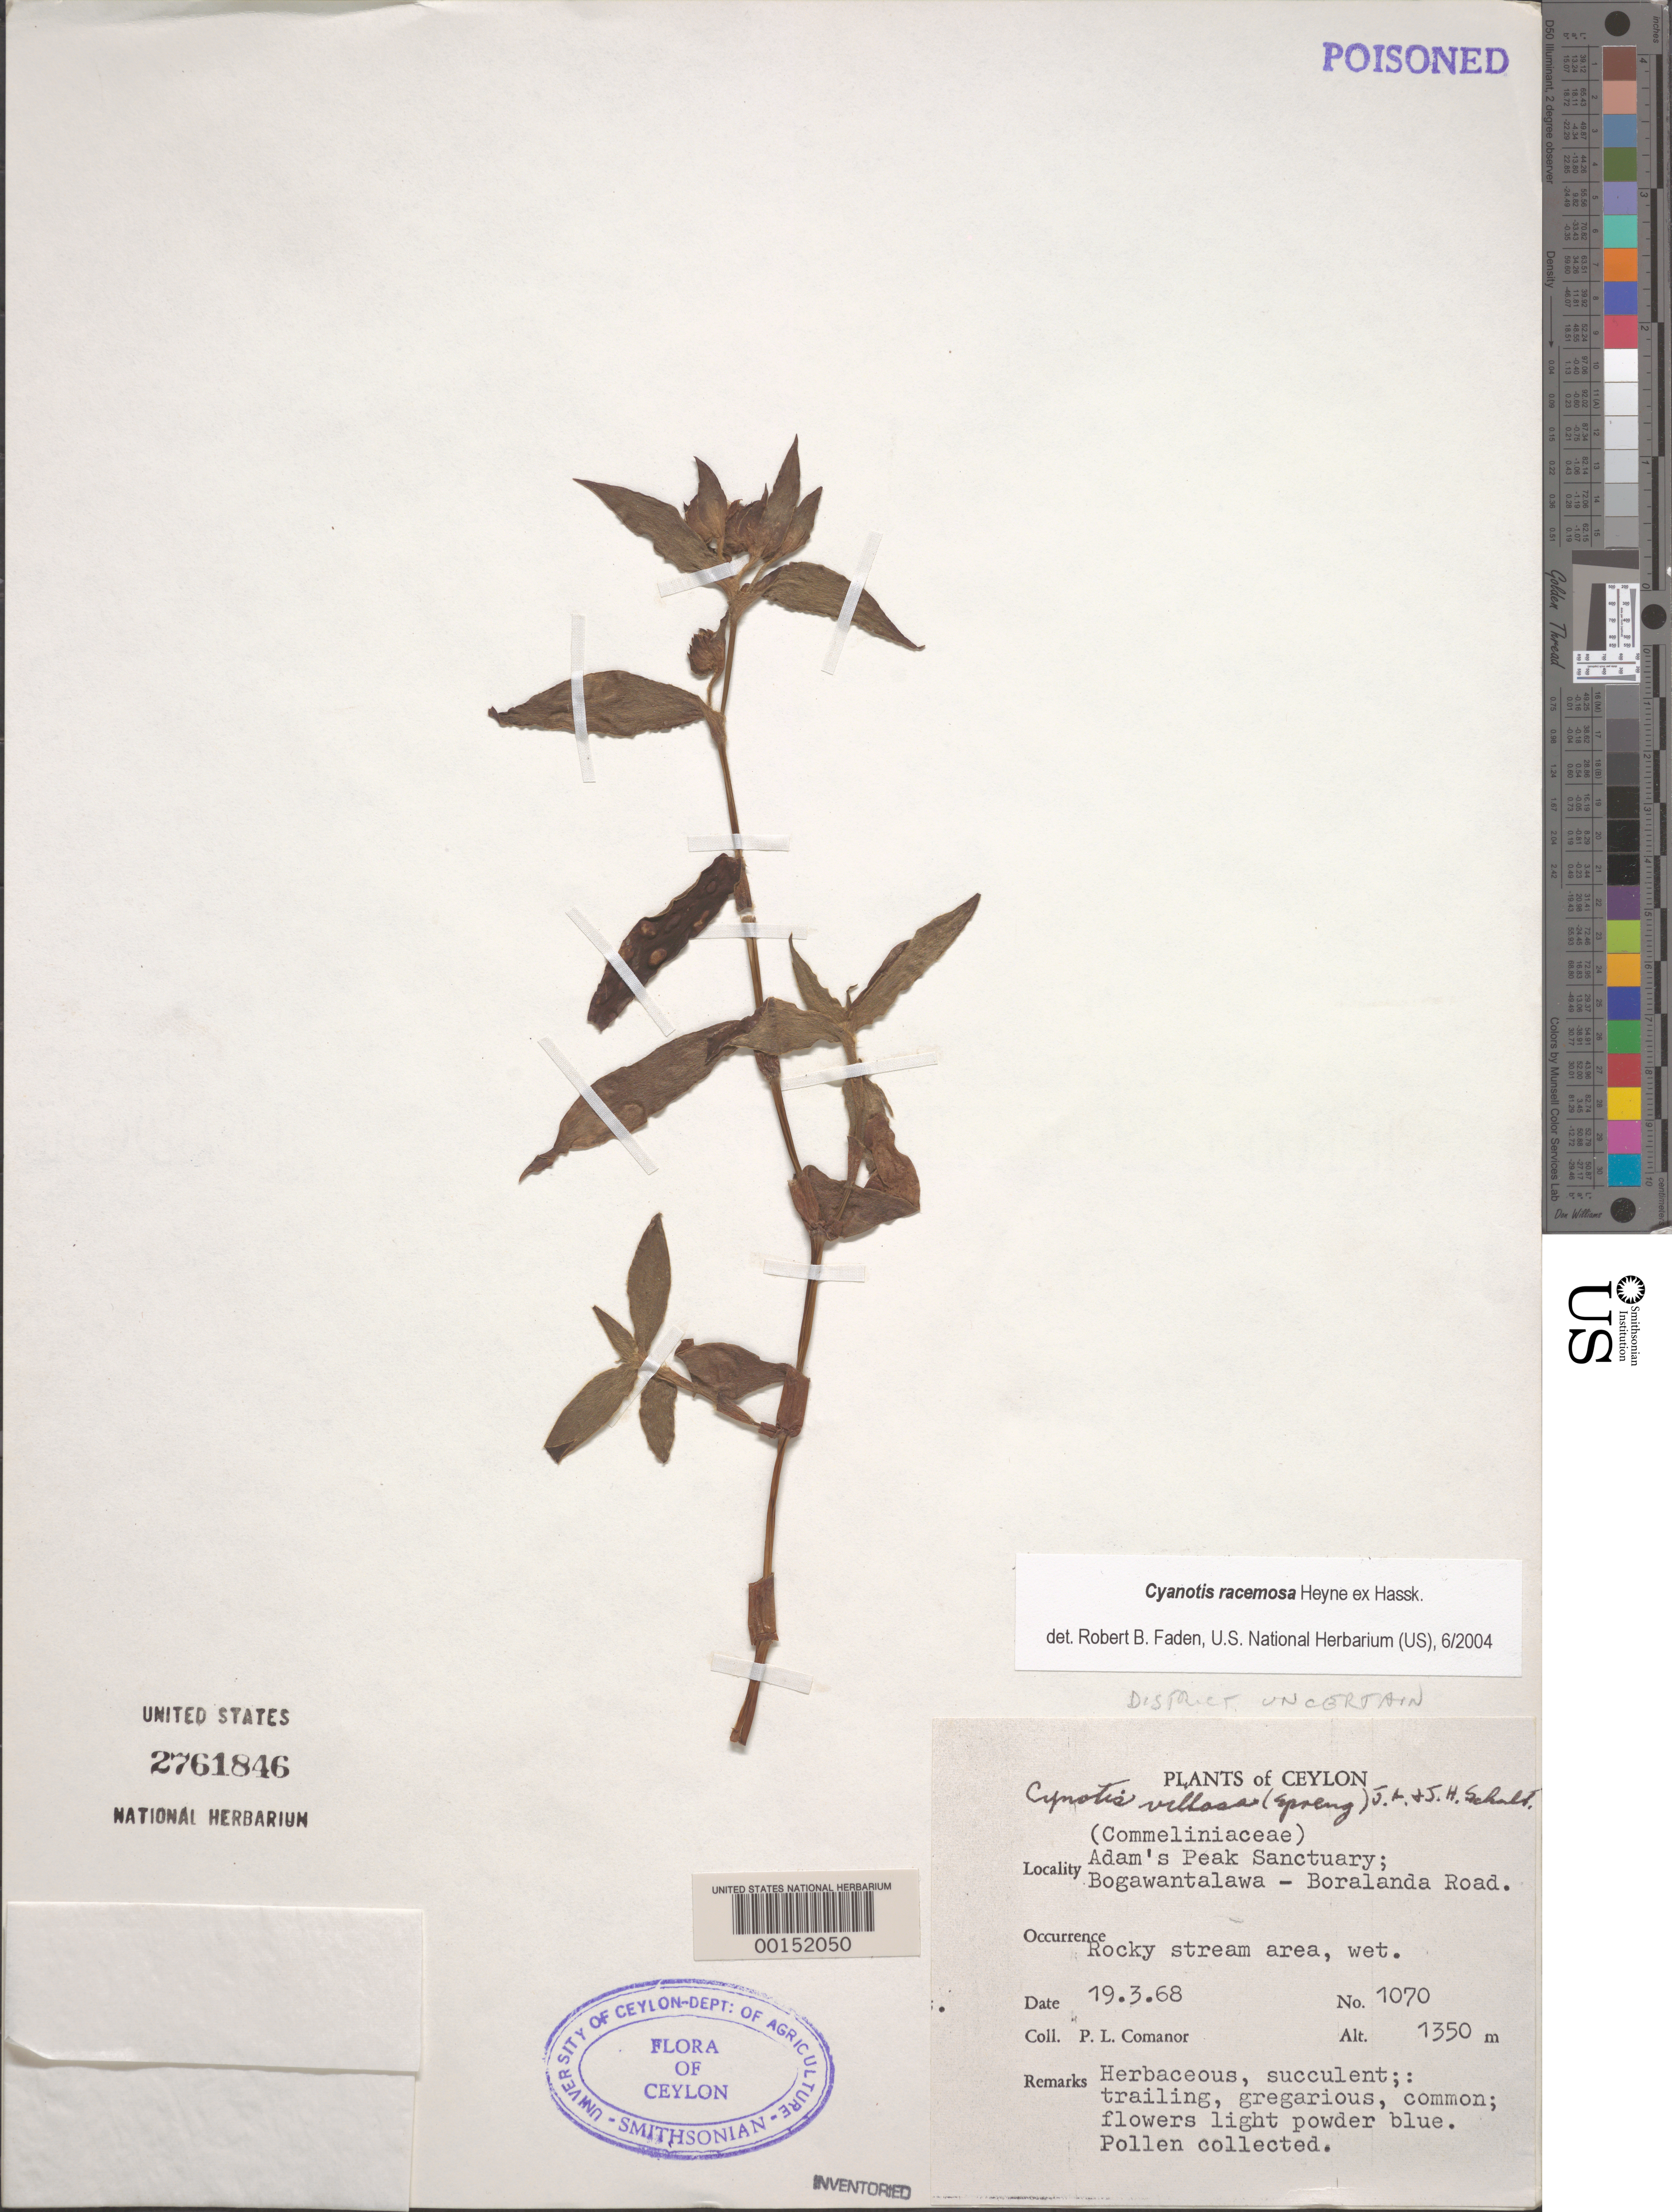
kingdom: Plantae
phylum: Tracheophyta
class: Liliopsida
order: Commelinales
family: Commelinaceae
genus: Cyanotis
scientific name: Cyanotis racemosa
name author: B. Heyne ex Hassk.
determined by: Faden, Robert B., (US), Smithsonian Institution - National Museum of Natural History (UNITED STATES)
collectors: P. Comanor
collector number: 1070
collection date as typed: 19 Mar 1968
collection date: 1968-03-19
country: Sri Lanka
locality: Adams peak sanctuary, bogawantalawa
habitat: Rocky, wet stream bank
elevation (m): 1350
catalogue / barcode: US 2761846